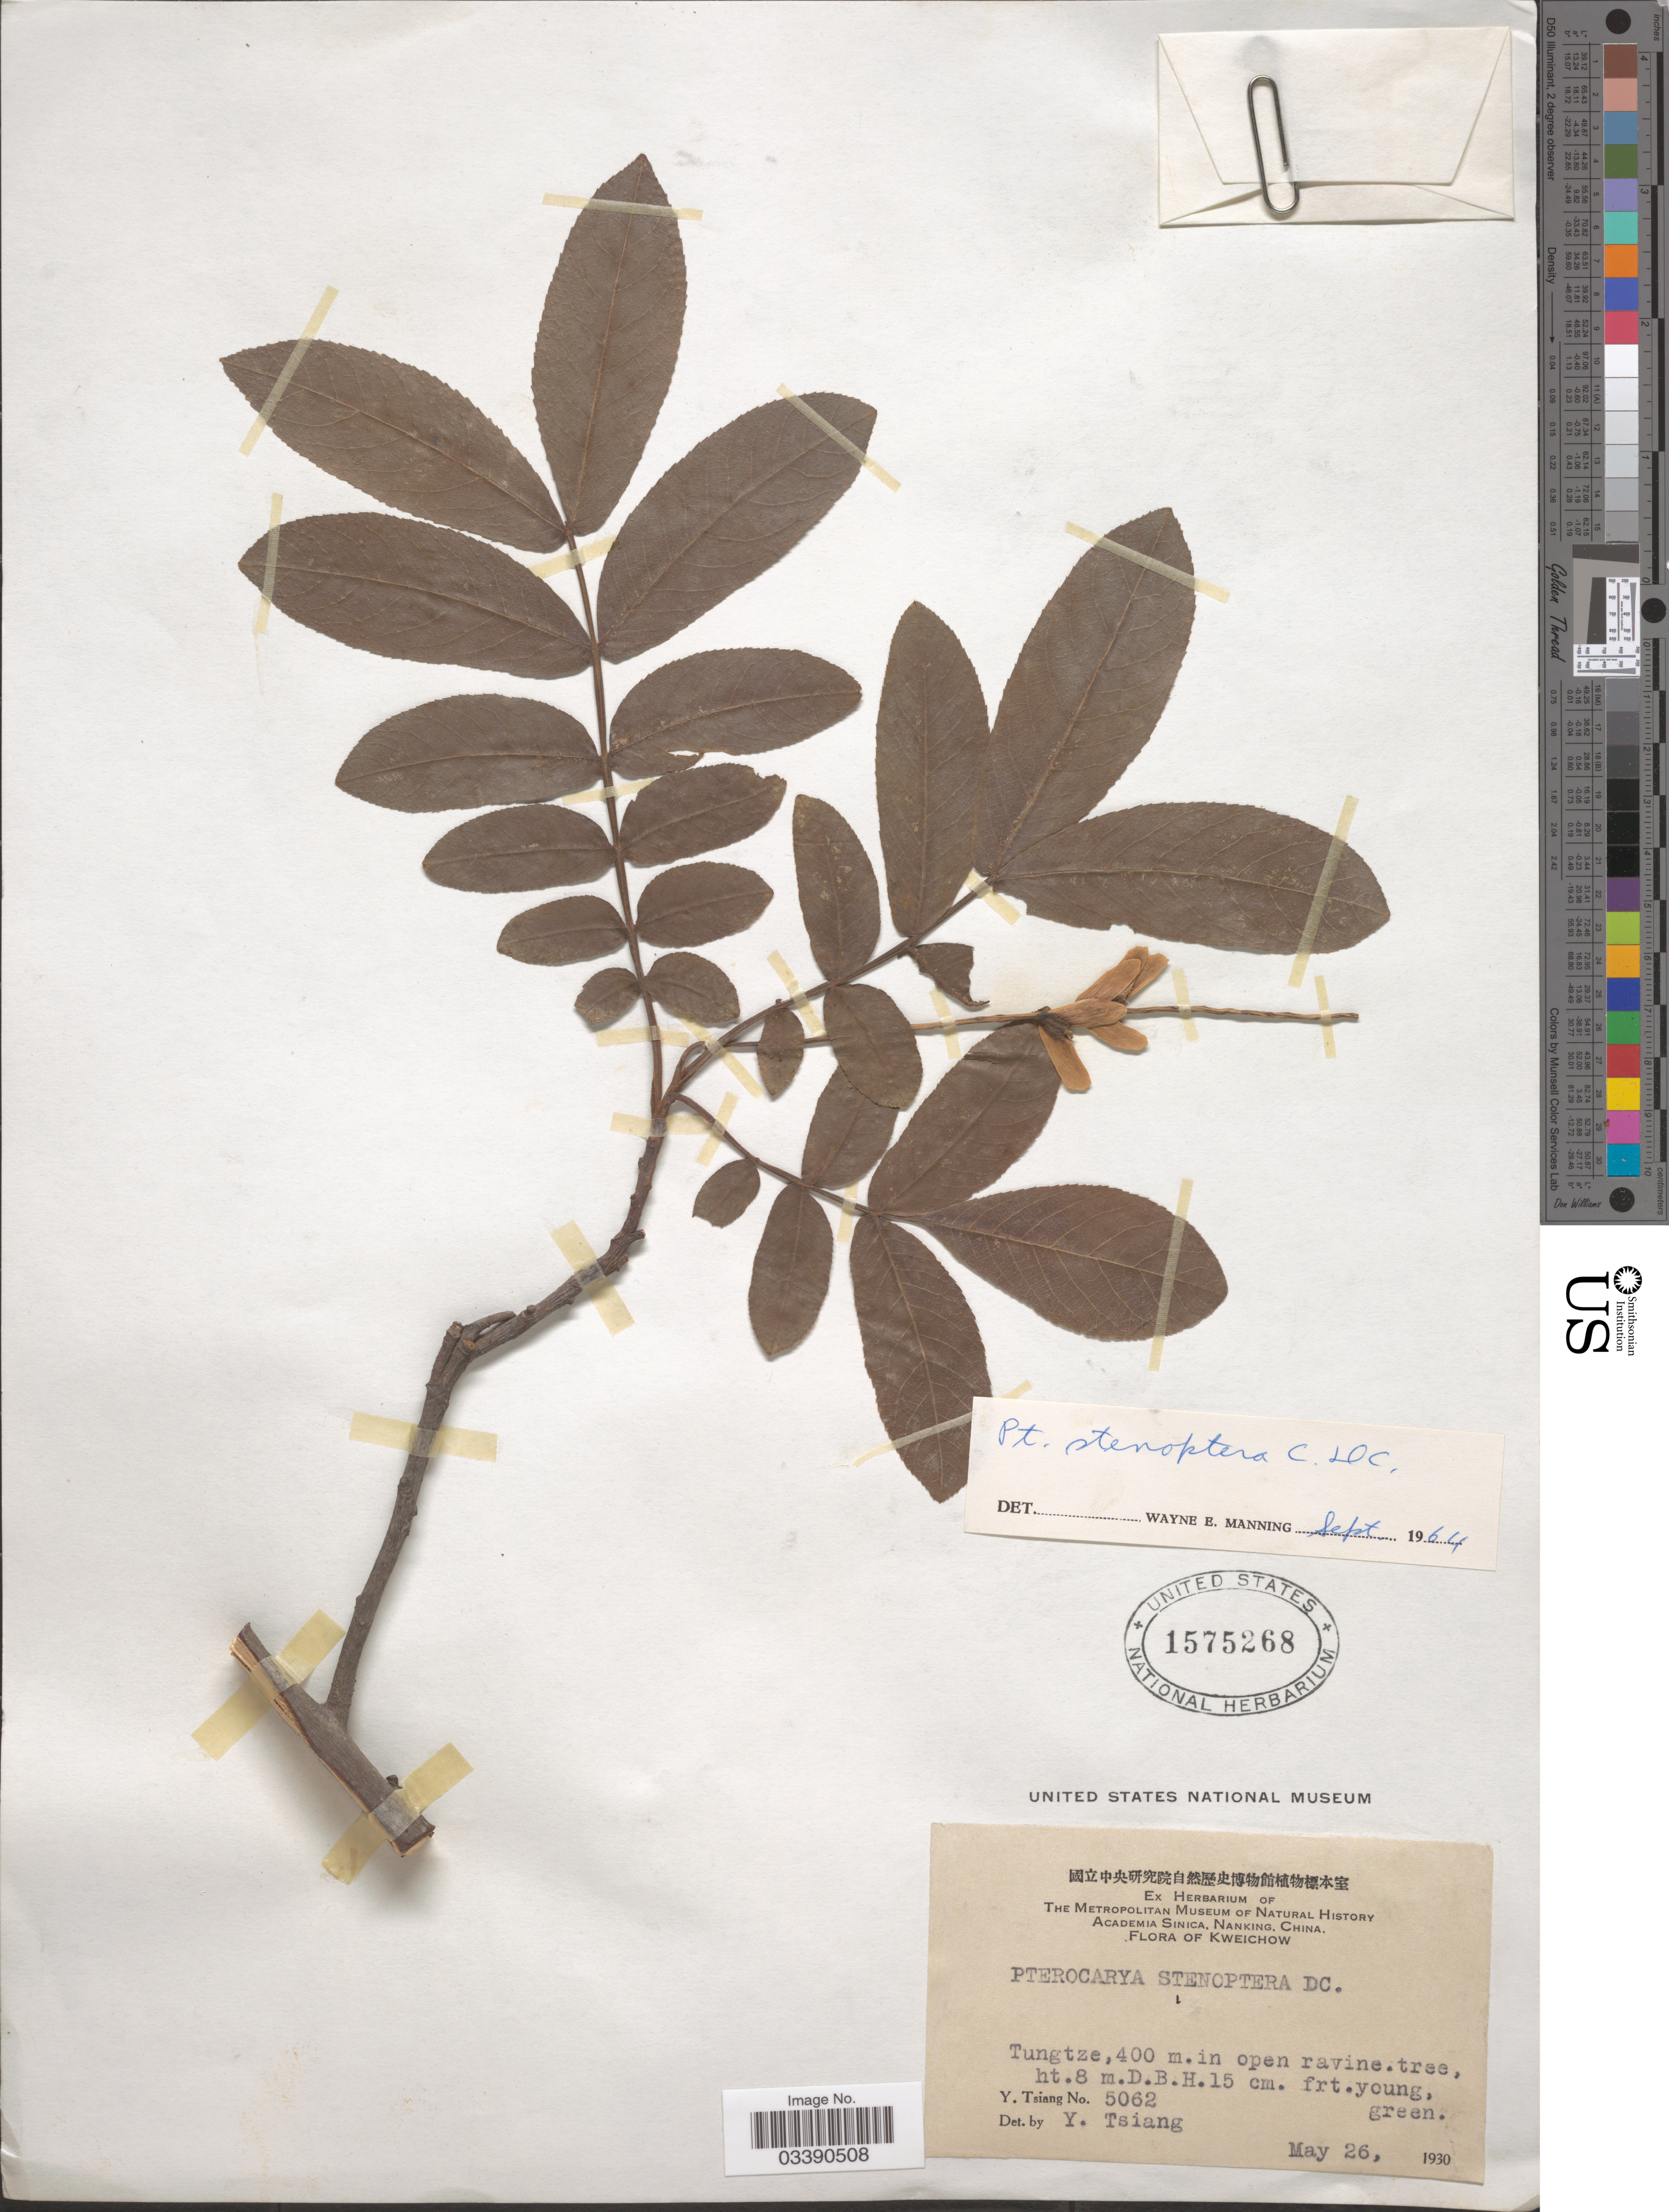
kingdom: Plantae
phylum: Tracheophyta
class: Magnoliopsida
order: Fagales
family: Juglandaceae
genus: Pterocarya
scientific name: Pterocarya stenoptera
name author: C. DC.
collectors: Y. Tsiang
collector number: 5062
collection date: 1930-05-26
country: China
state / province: Guizhou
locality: Kweichow. Tungtze, 400 m. in open ravine.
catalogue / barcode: US 1575268